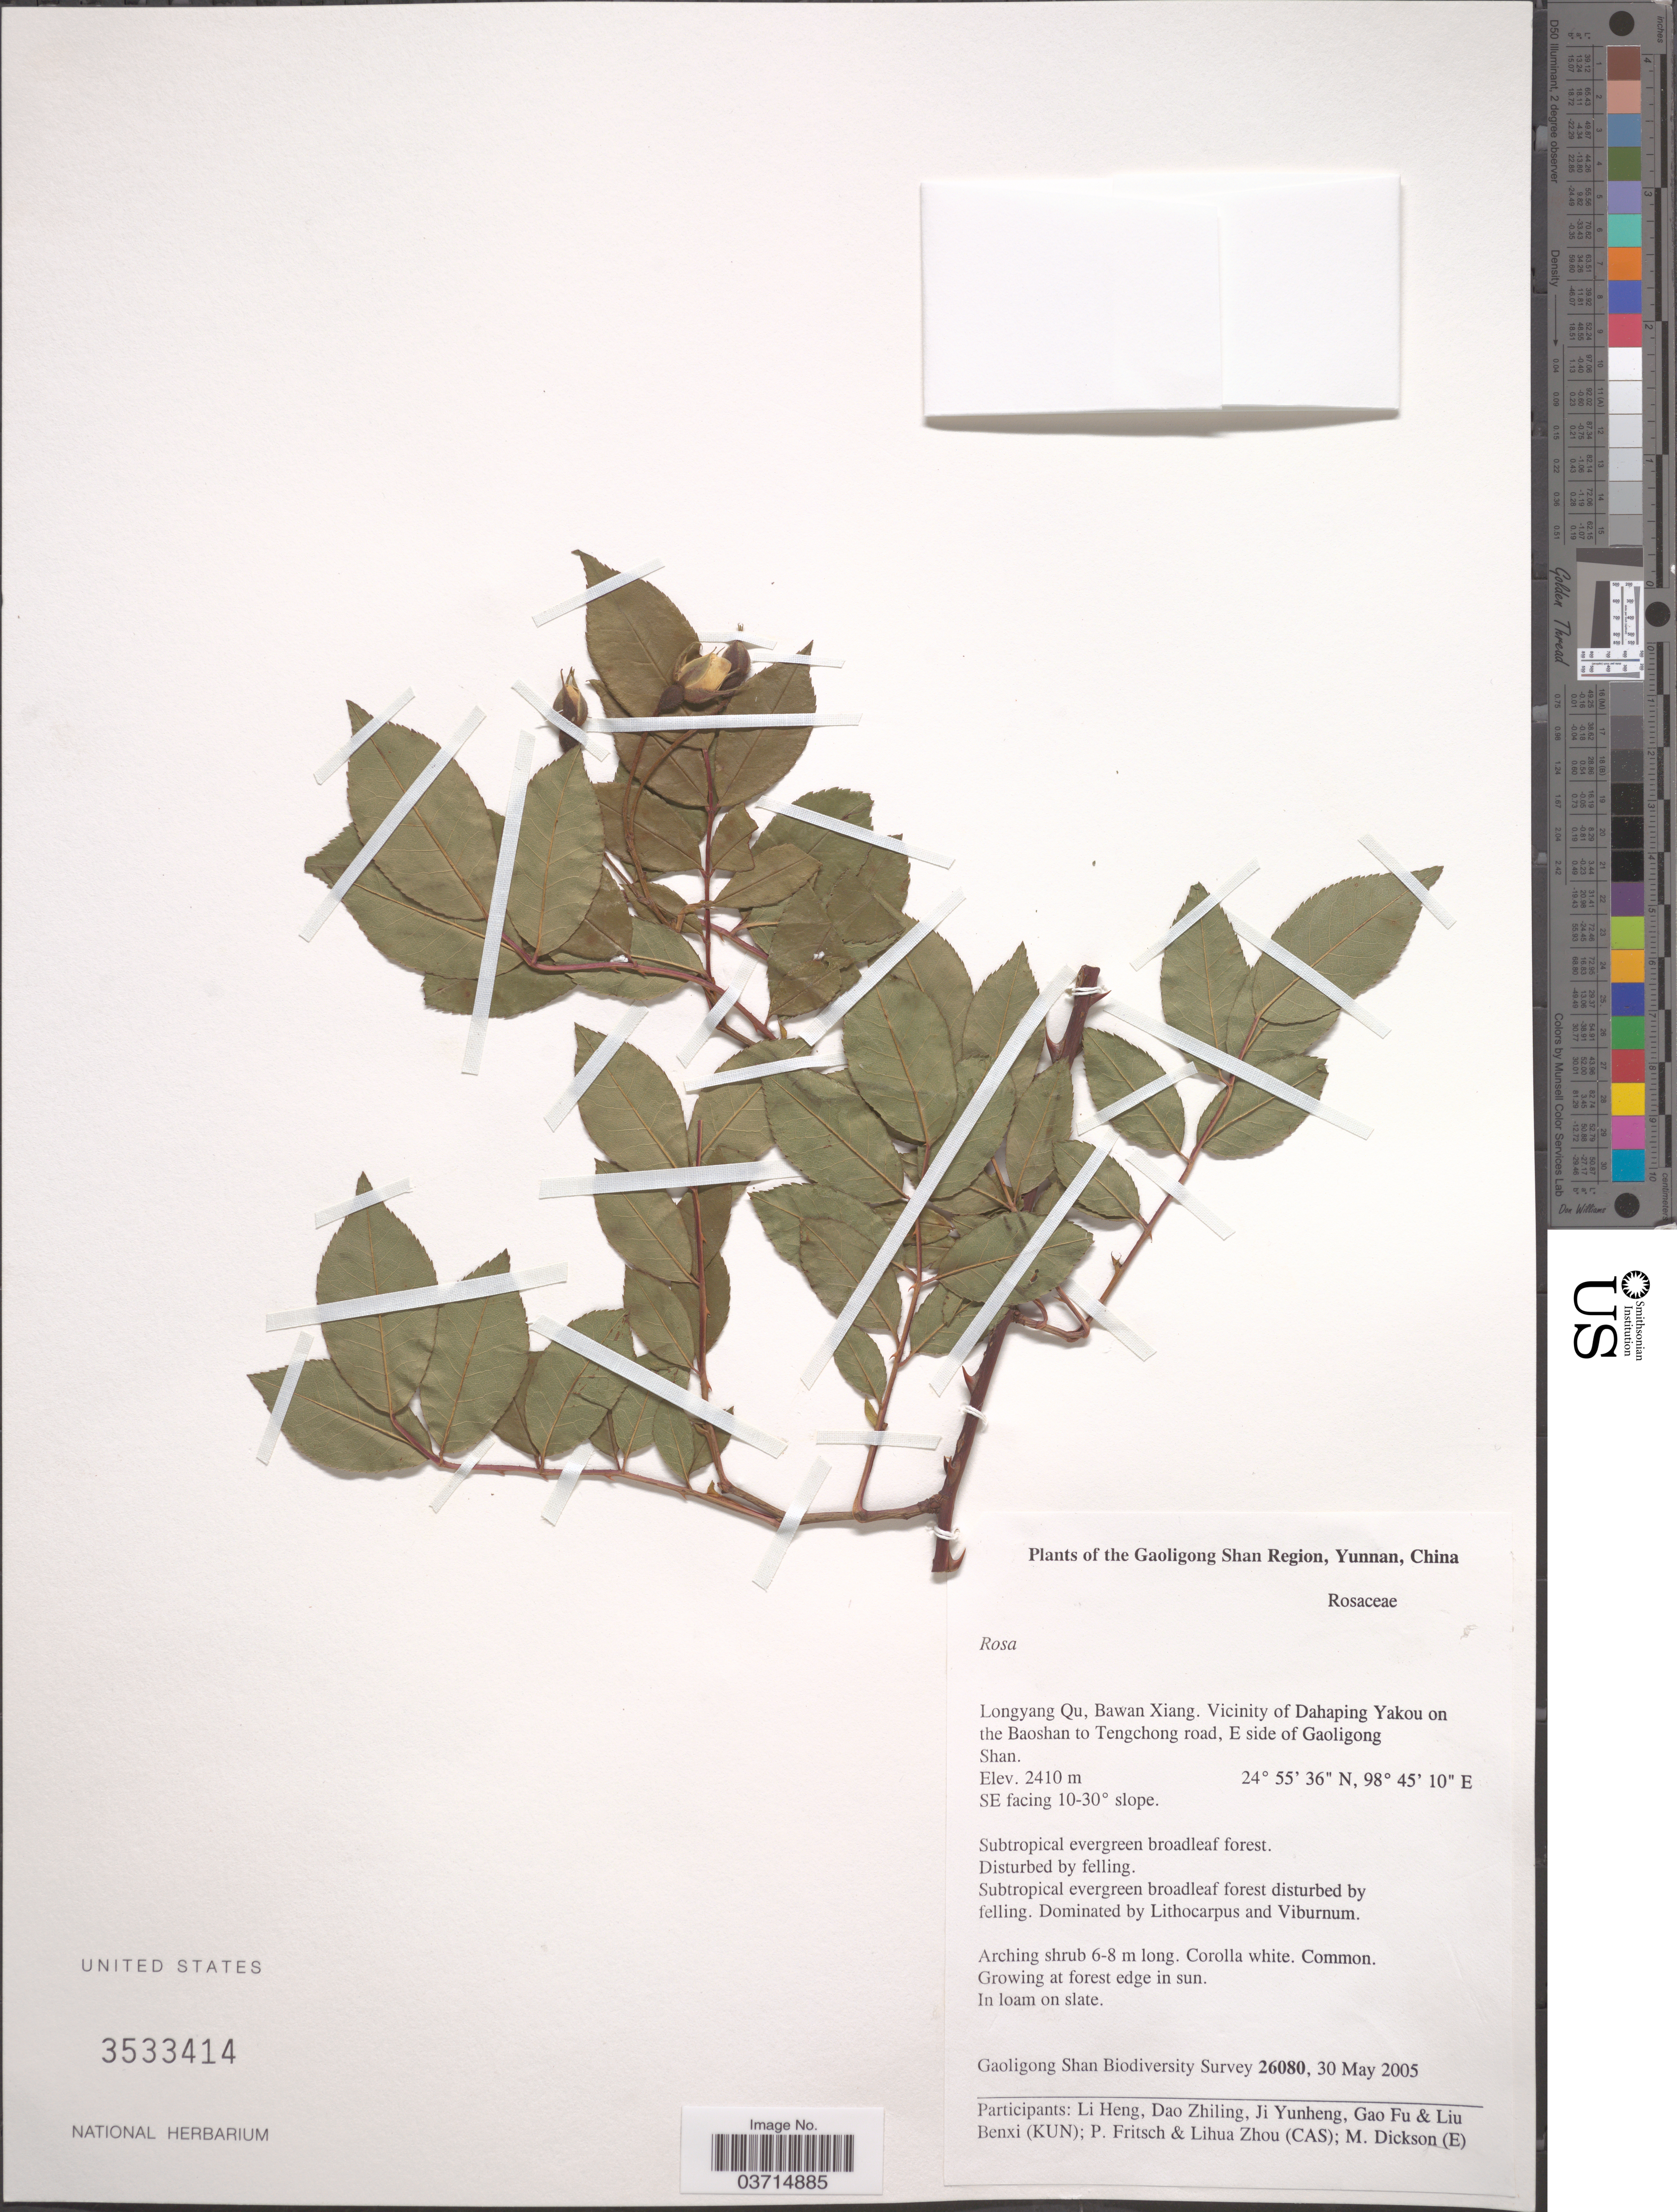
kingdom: Plantae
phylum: Tracheophyta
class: Magnoliopsida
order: Rosales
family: Rosaceae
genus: Rosa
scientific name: Rosa sp.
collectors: Gaoligong Shan Biodiversity Survey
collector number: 26080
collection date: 2005-05-30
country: China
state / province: Yunnan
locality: Gaoligong Shan Region. Longyang Qu, Bawan Xiang. Vicinity of Dahaping Yakou on the Baoshan to Tengchong road, E side of Gaoligong Shan.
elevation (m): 2410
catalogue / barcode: US 3533414